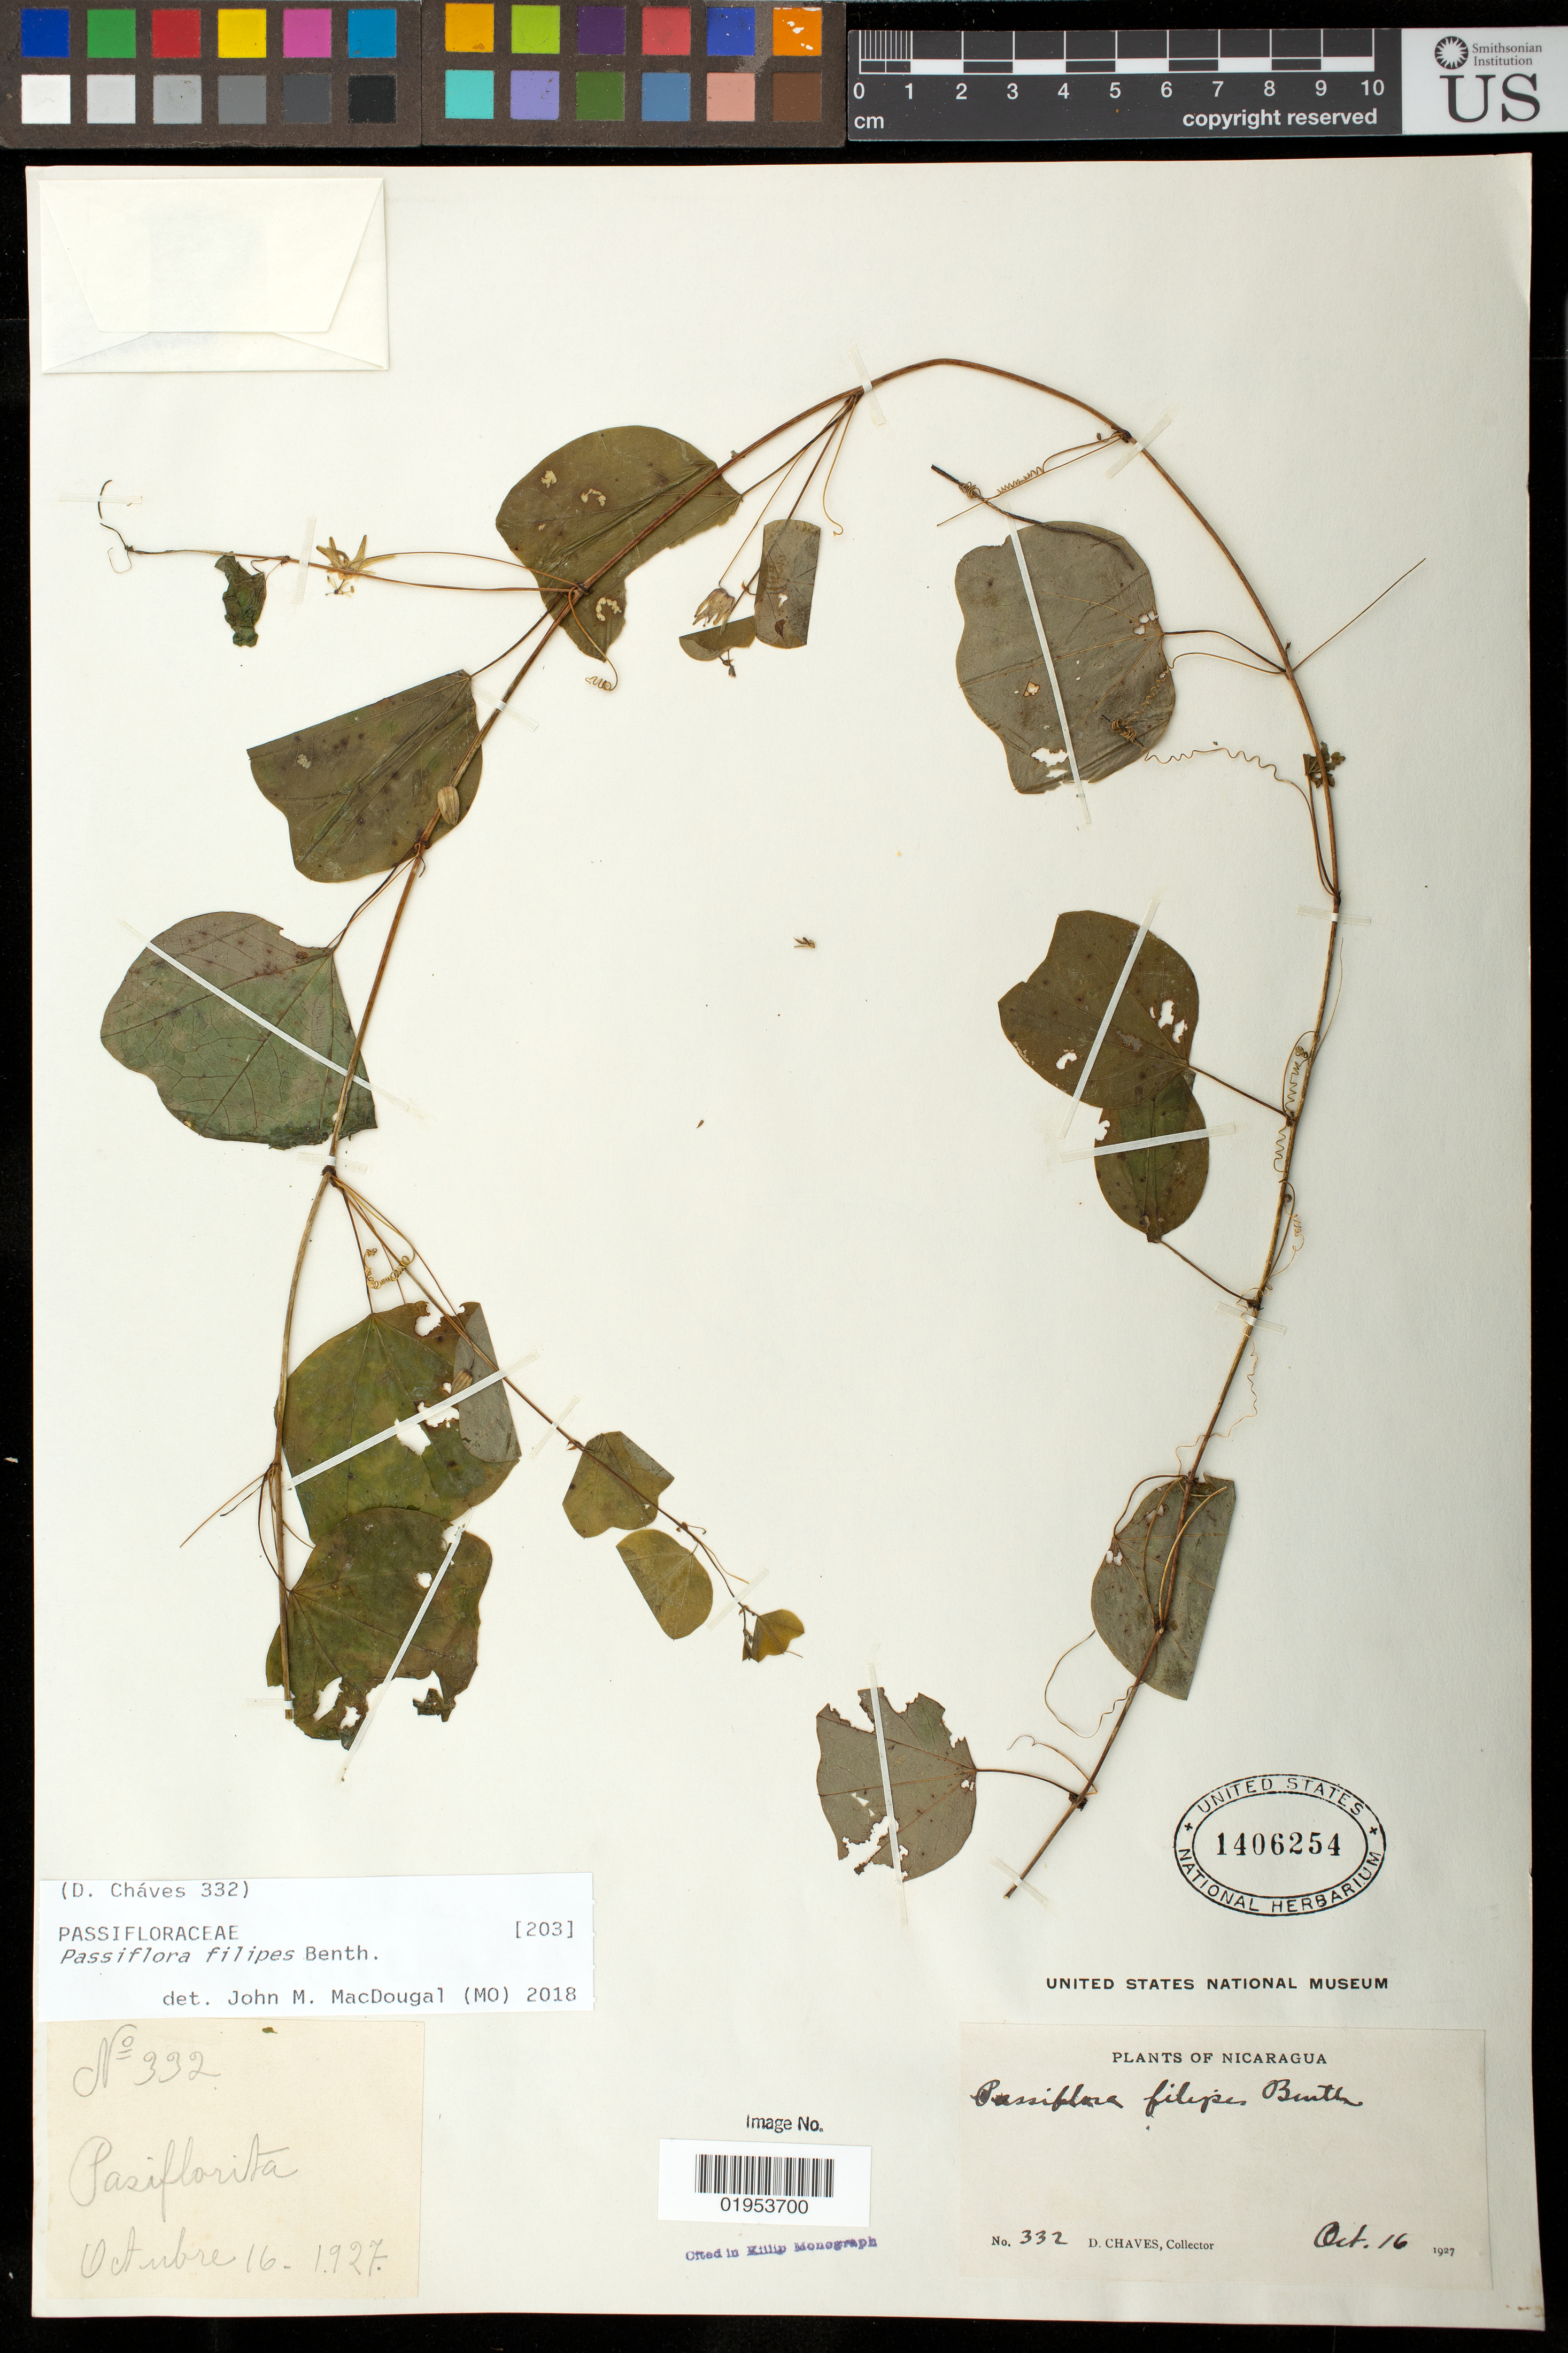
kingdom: Plantae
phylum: Tracheophyta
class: Magnoliopsida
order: Malpighiales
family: Passifloraceae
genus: Passiflora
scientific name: Passiflora filipes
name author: Benth.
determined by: MacDougal, John M.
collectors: D. Chaves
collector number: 332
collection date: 1927-10-16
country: Nicaragua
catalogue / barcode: US 1406254